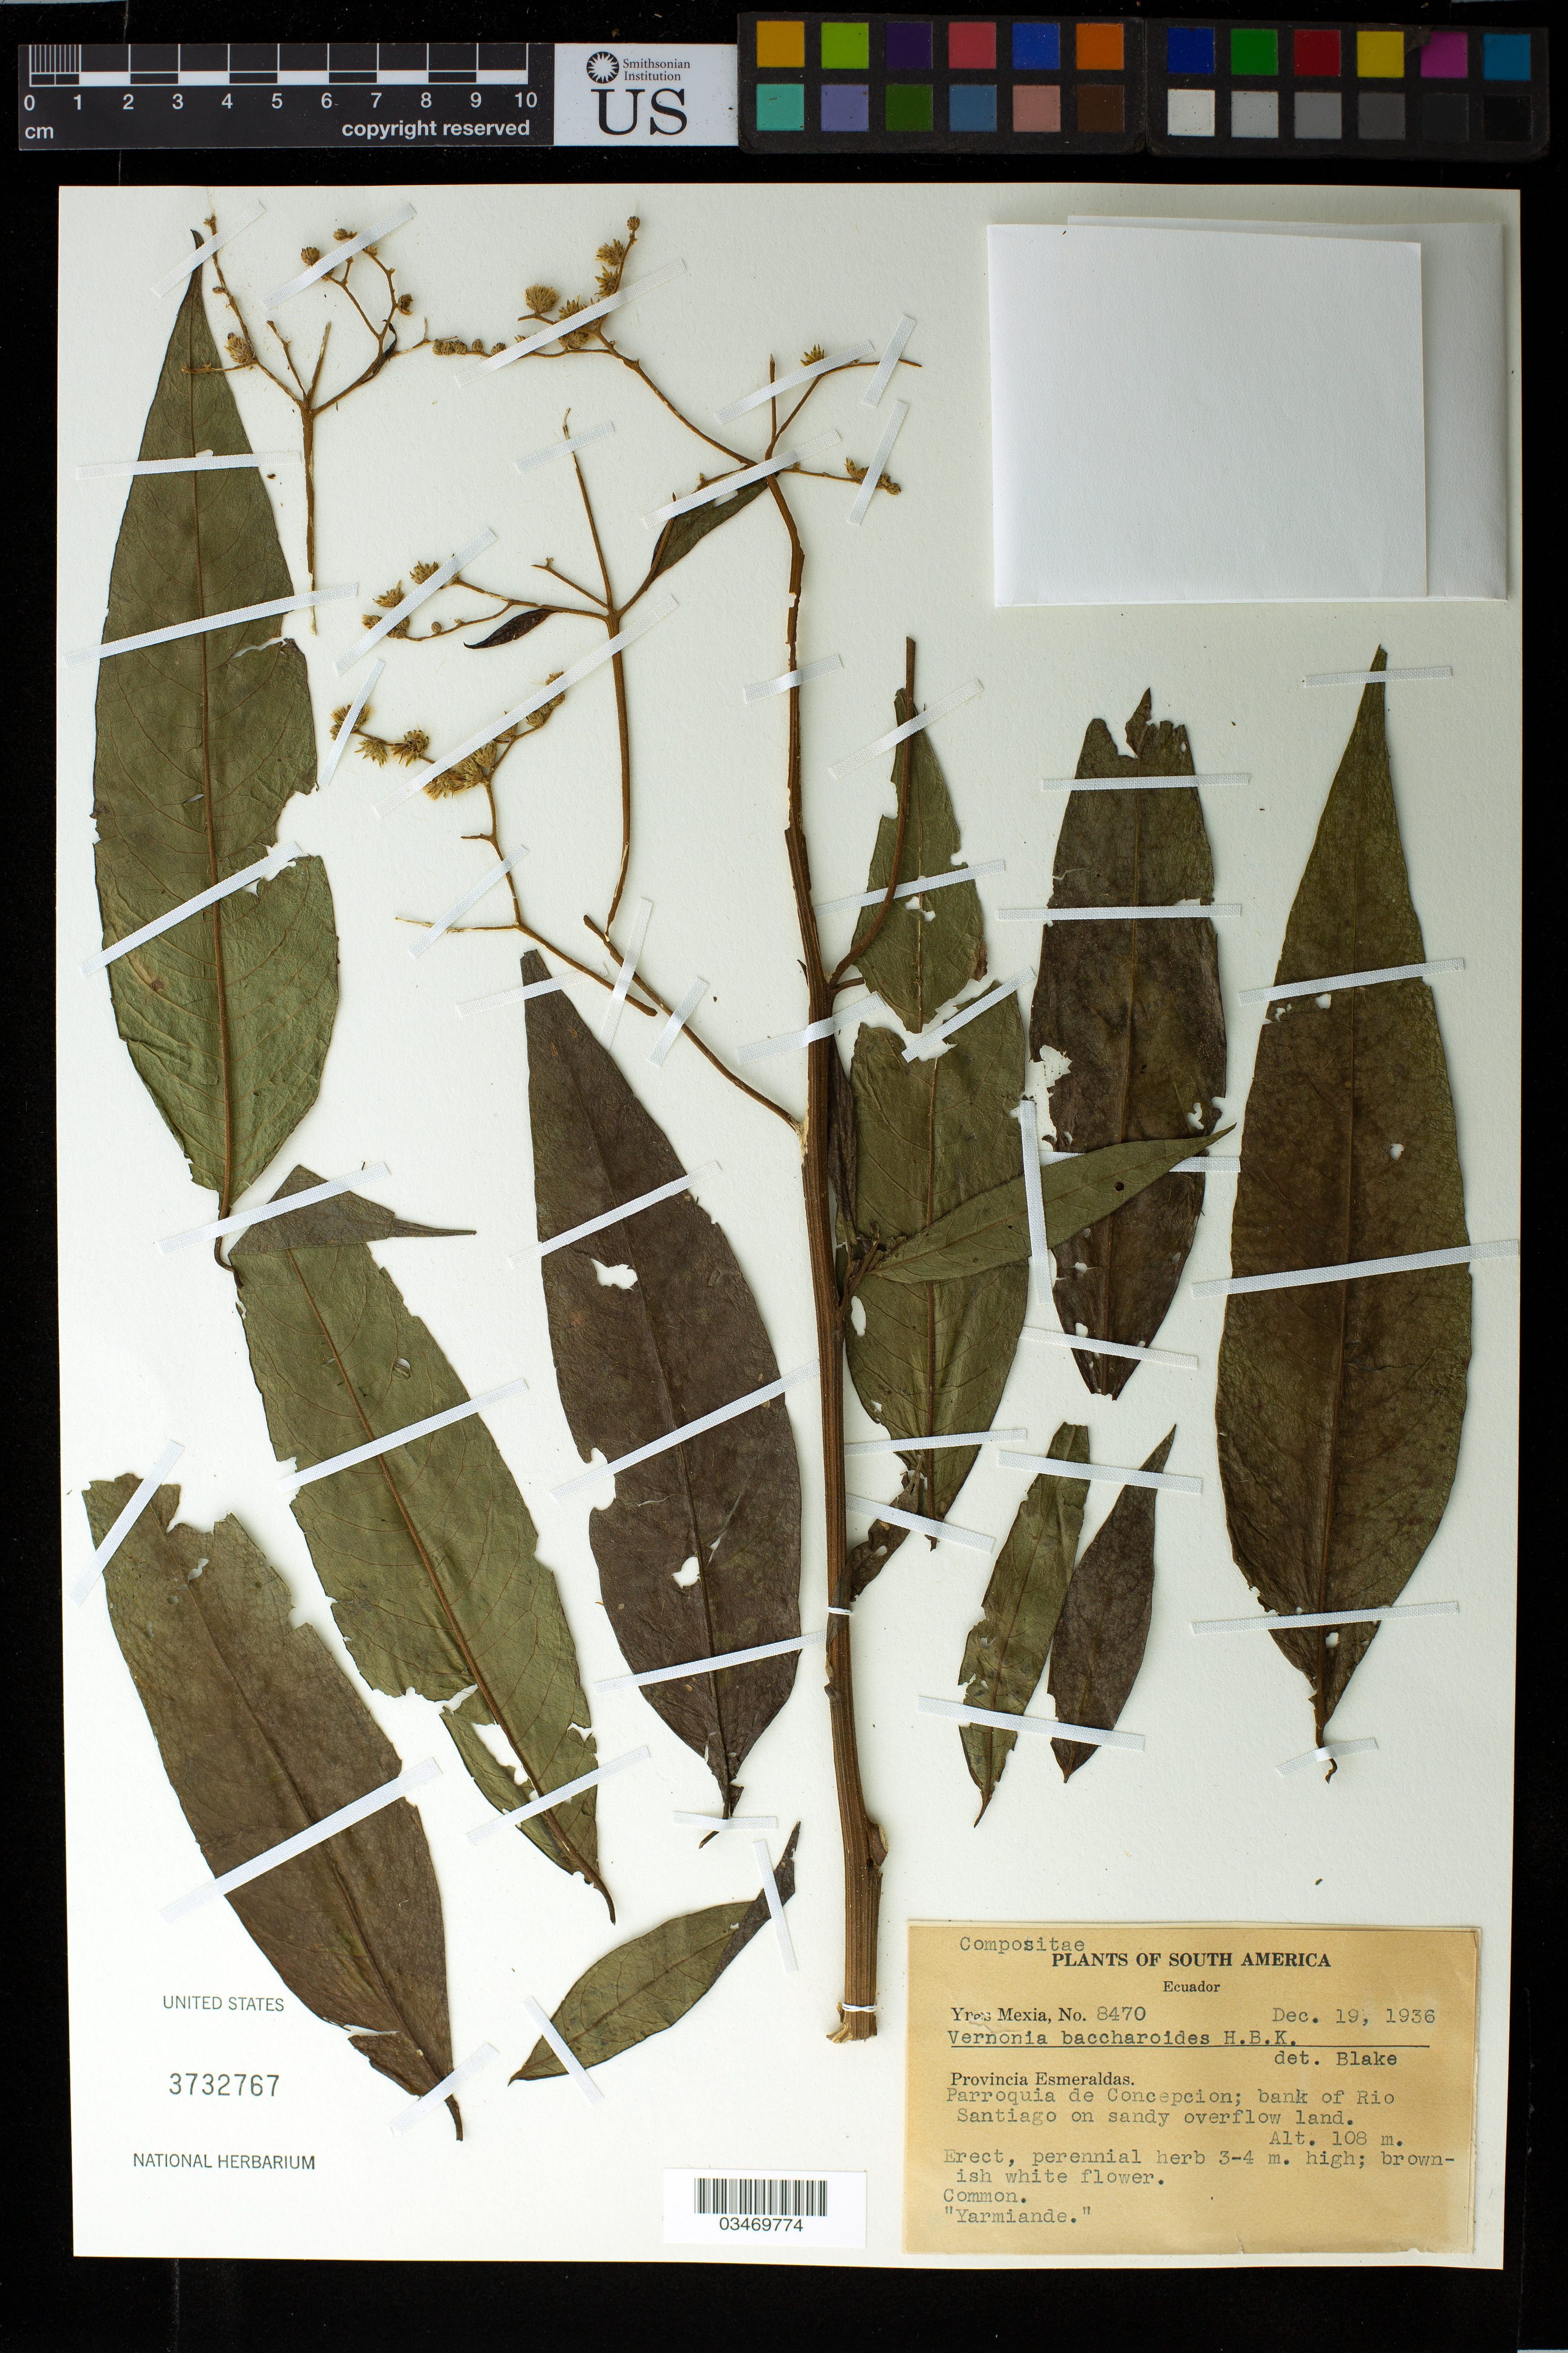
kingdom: Plantae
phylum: Tracheophyta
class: Magnoliopsida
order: Asterales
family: Asteraceae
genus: Vernonia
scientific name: Vernonia baccharoides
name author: Kunth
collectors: Y. Mexia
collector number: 8470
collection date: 1936-12-19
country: Ecuador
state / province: Esmeraldas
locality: Parroquia de Concepcion; bank of Rio Santiago; above Playa Rica.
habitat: on sandy overflow land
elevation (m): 108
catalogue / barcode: US 3732767